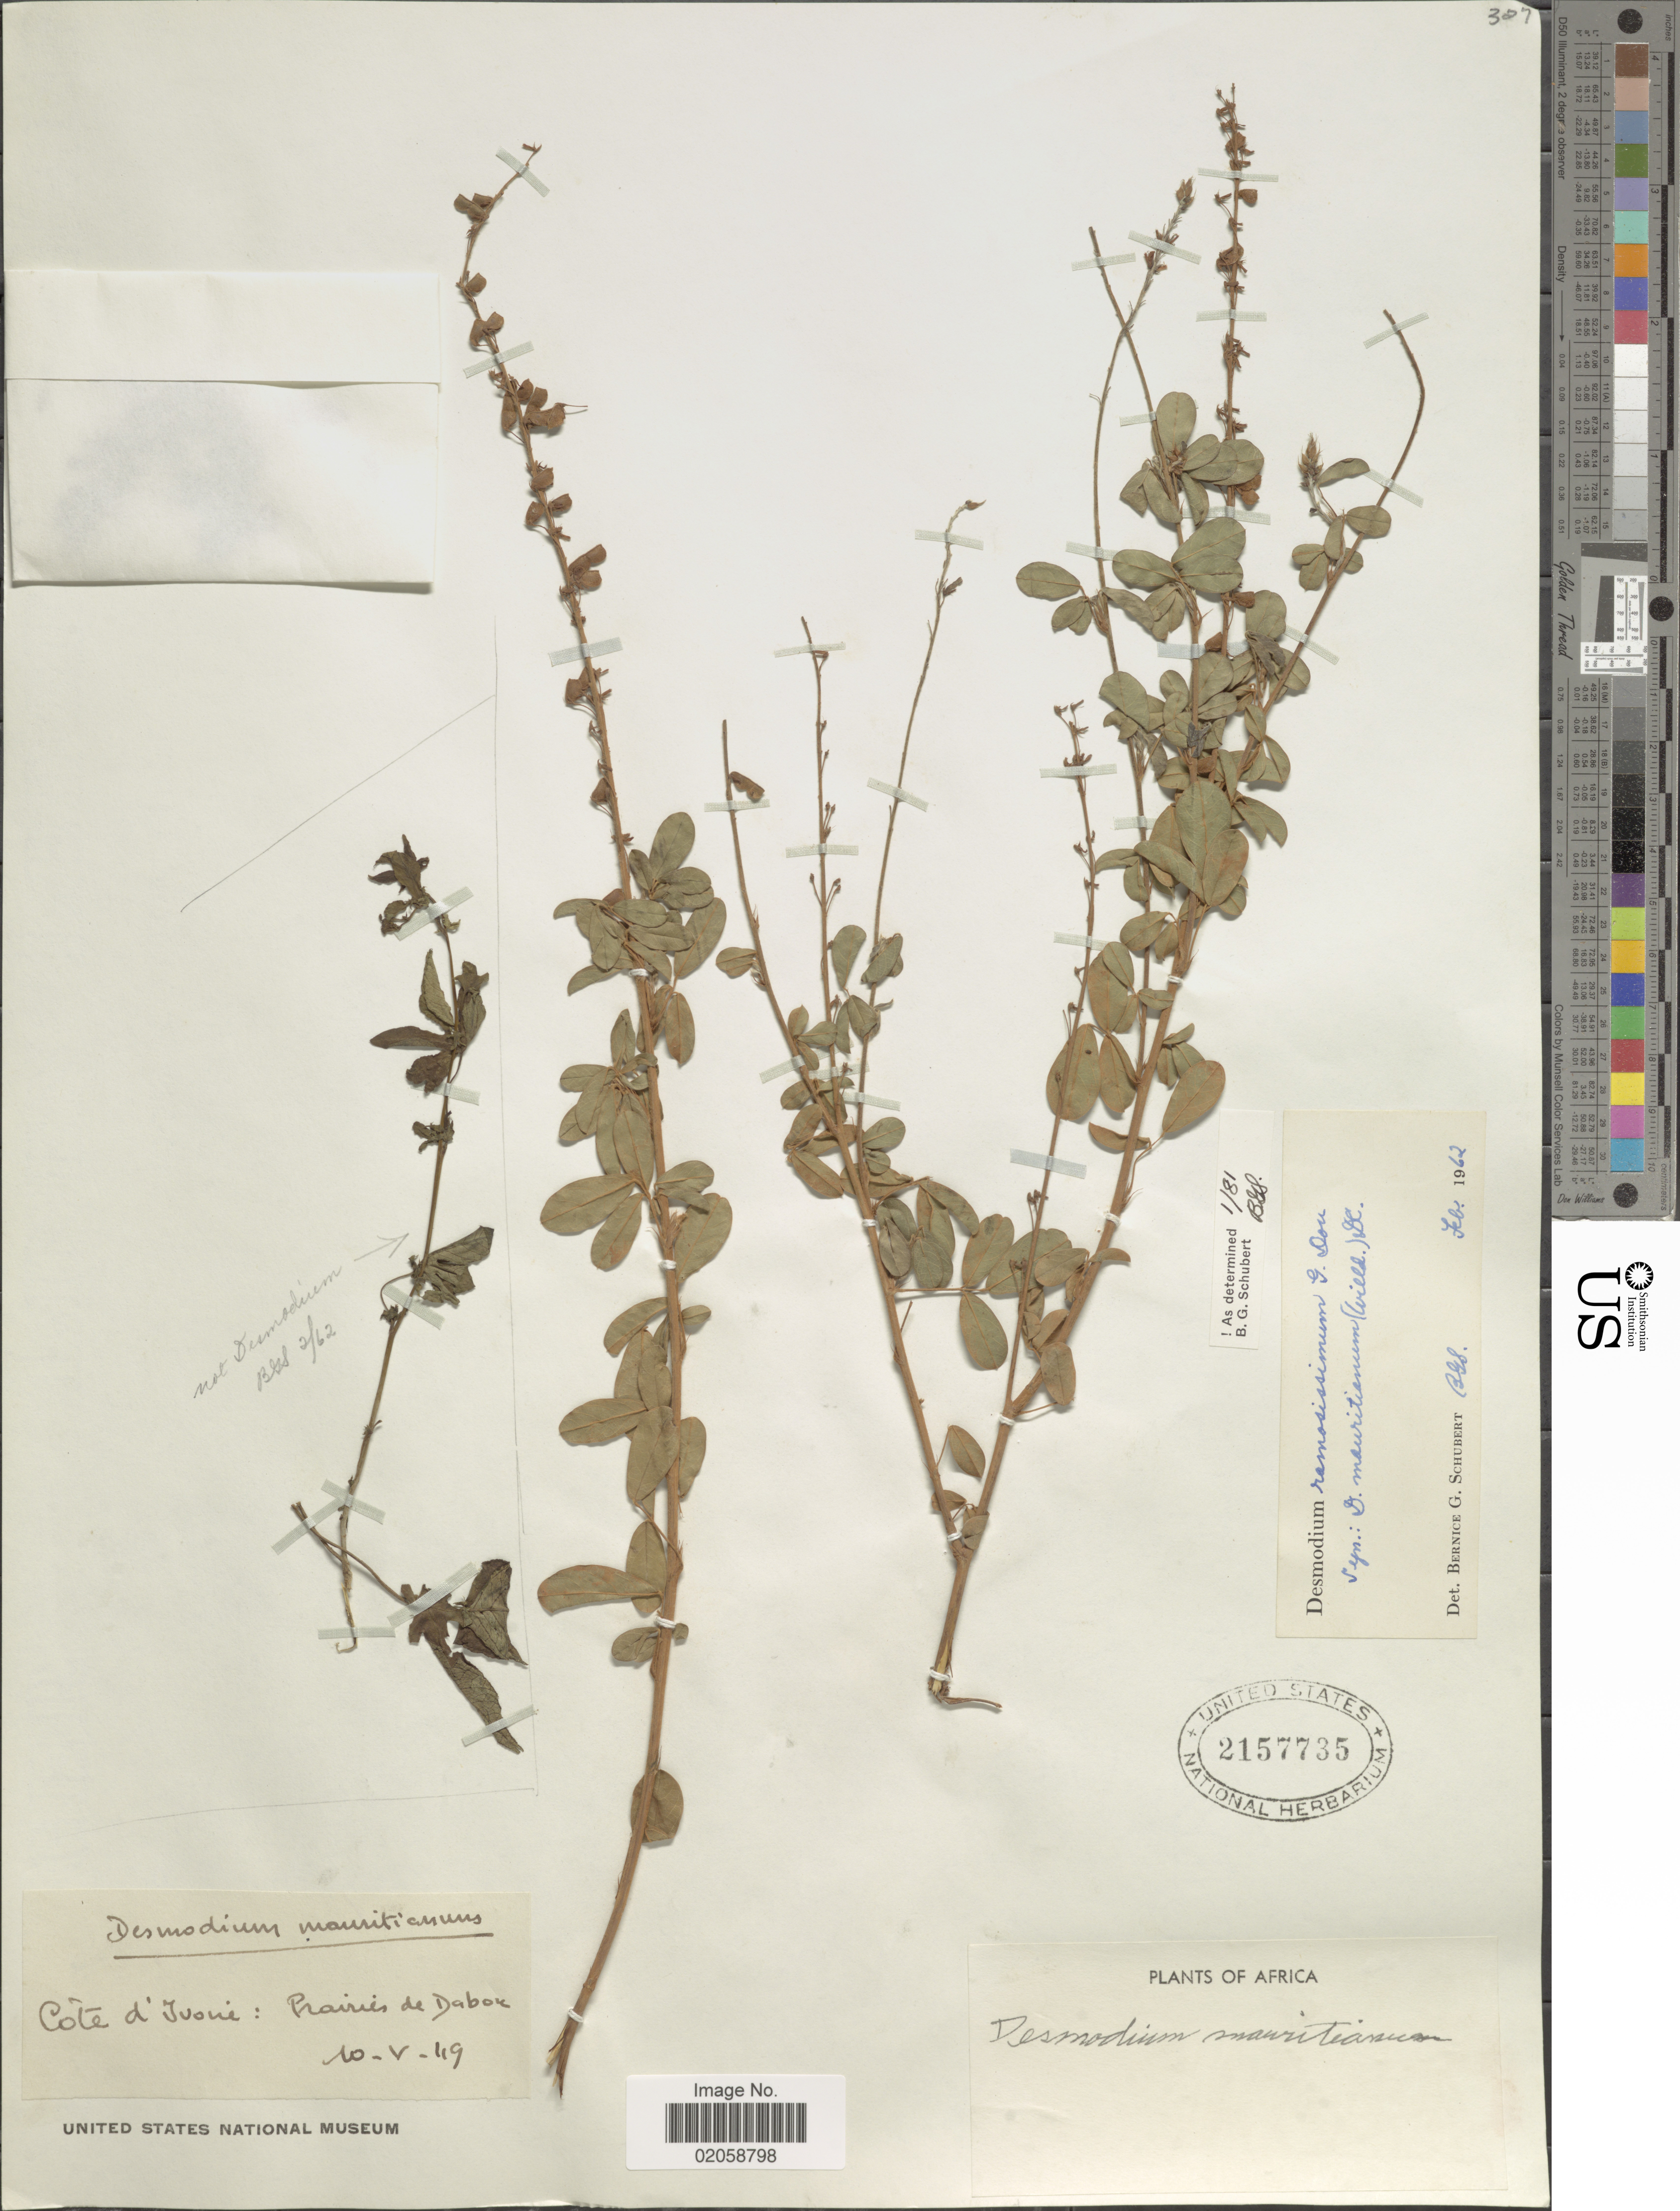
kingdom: Plantae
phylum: Tracheophyta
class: Magnoliopsida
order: Fabales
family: Fabaceae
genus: Grona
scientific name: Grona ramosissima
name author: (G. Don) H. Ohashi & K. Ohashi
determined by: Strong, Mark T., (BOT), Smithsonian Institution - National Museum of Natural History (UNITED STATES)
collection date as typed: Transcribed d/m/y: 10/5/19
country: Ivory Coast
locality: Côte d'Ivoire: Prairies de Dabor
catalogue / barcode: US 2157735